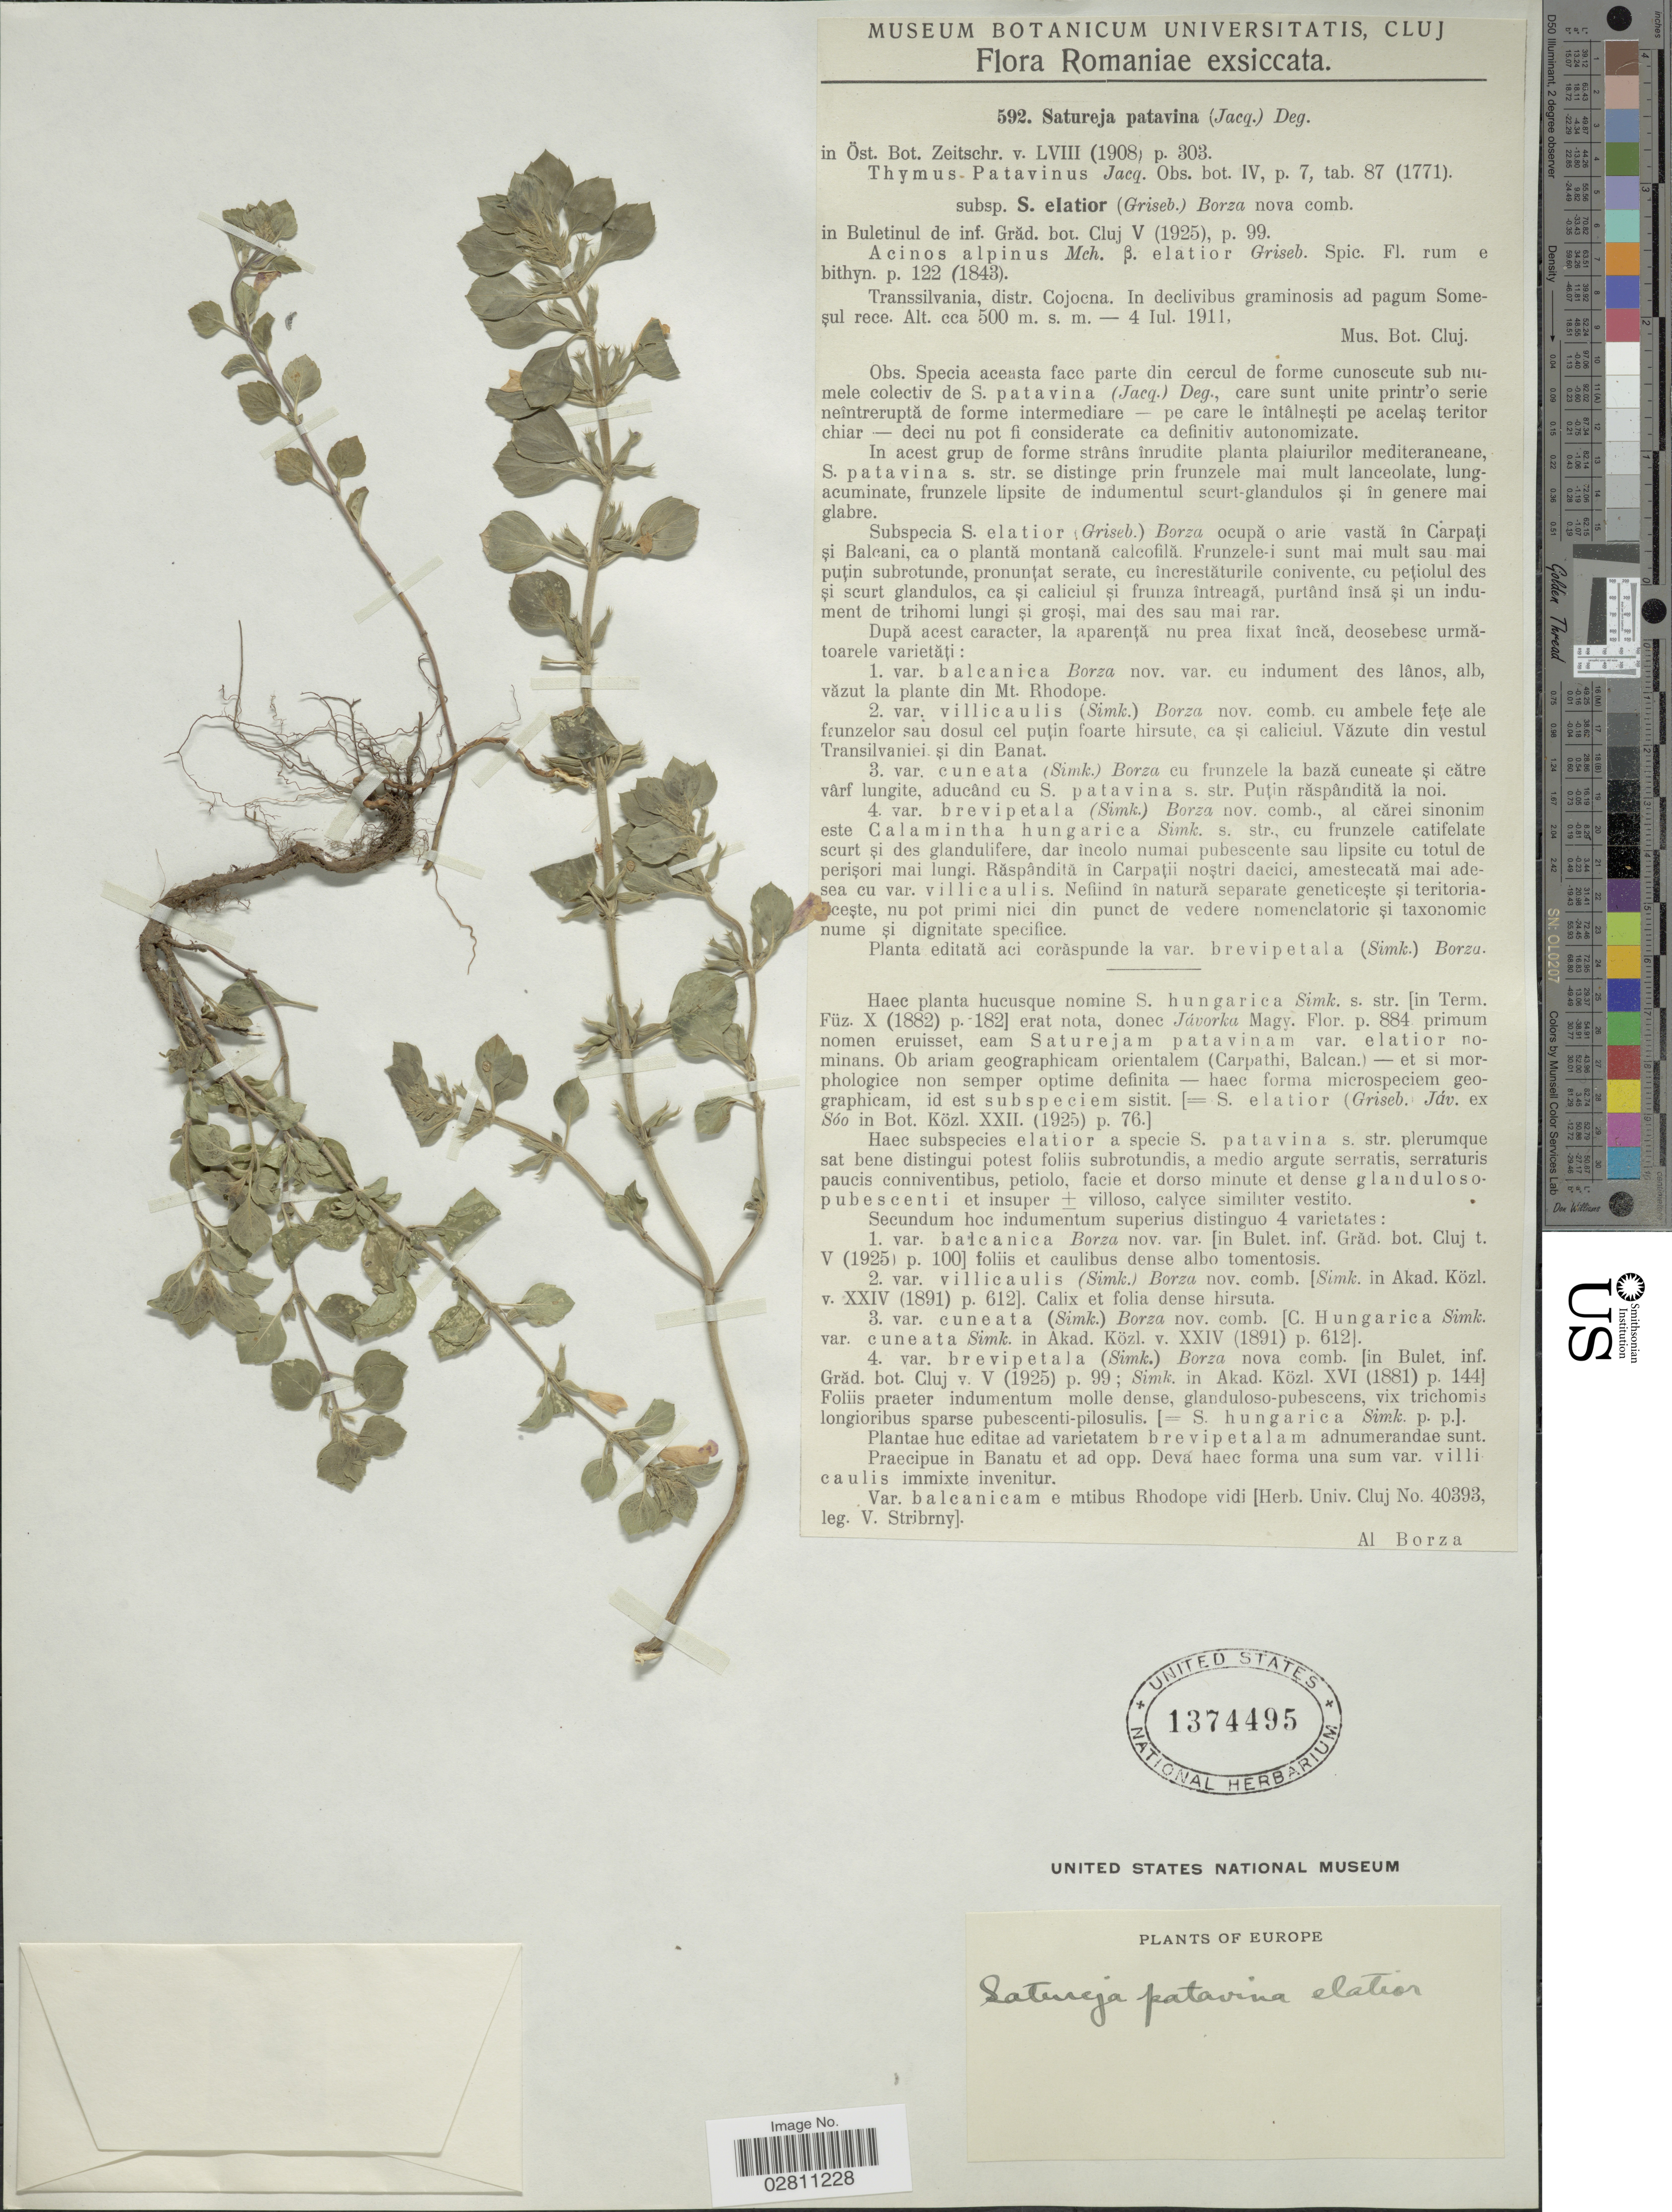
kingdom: Plantae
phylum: Tracheophyta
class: Magnoliopsida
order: Lamiales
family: Lamiaceae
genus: Clinopodium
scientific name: Clinopodium alpinum subsp. majoranifolium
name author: (Mill.) Govaerts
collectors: V. Stribrny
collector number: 592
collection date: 1911-07-04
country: Romania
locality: Transsilvania, distr. Cojocna. In declivibus graminosis ad pagum Somesul rece.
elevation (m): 500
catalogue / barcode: US 1374495